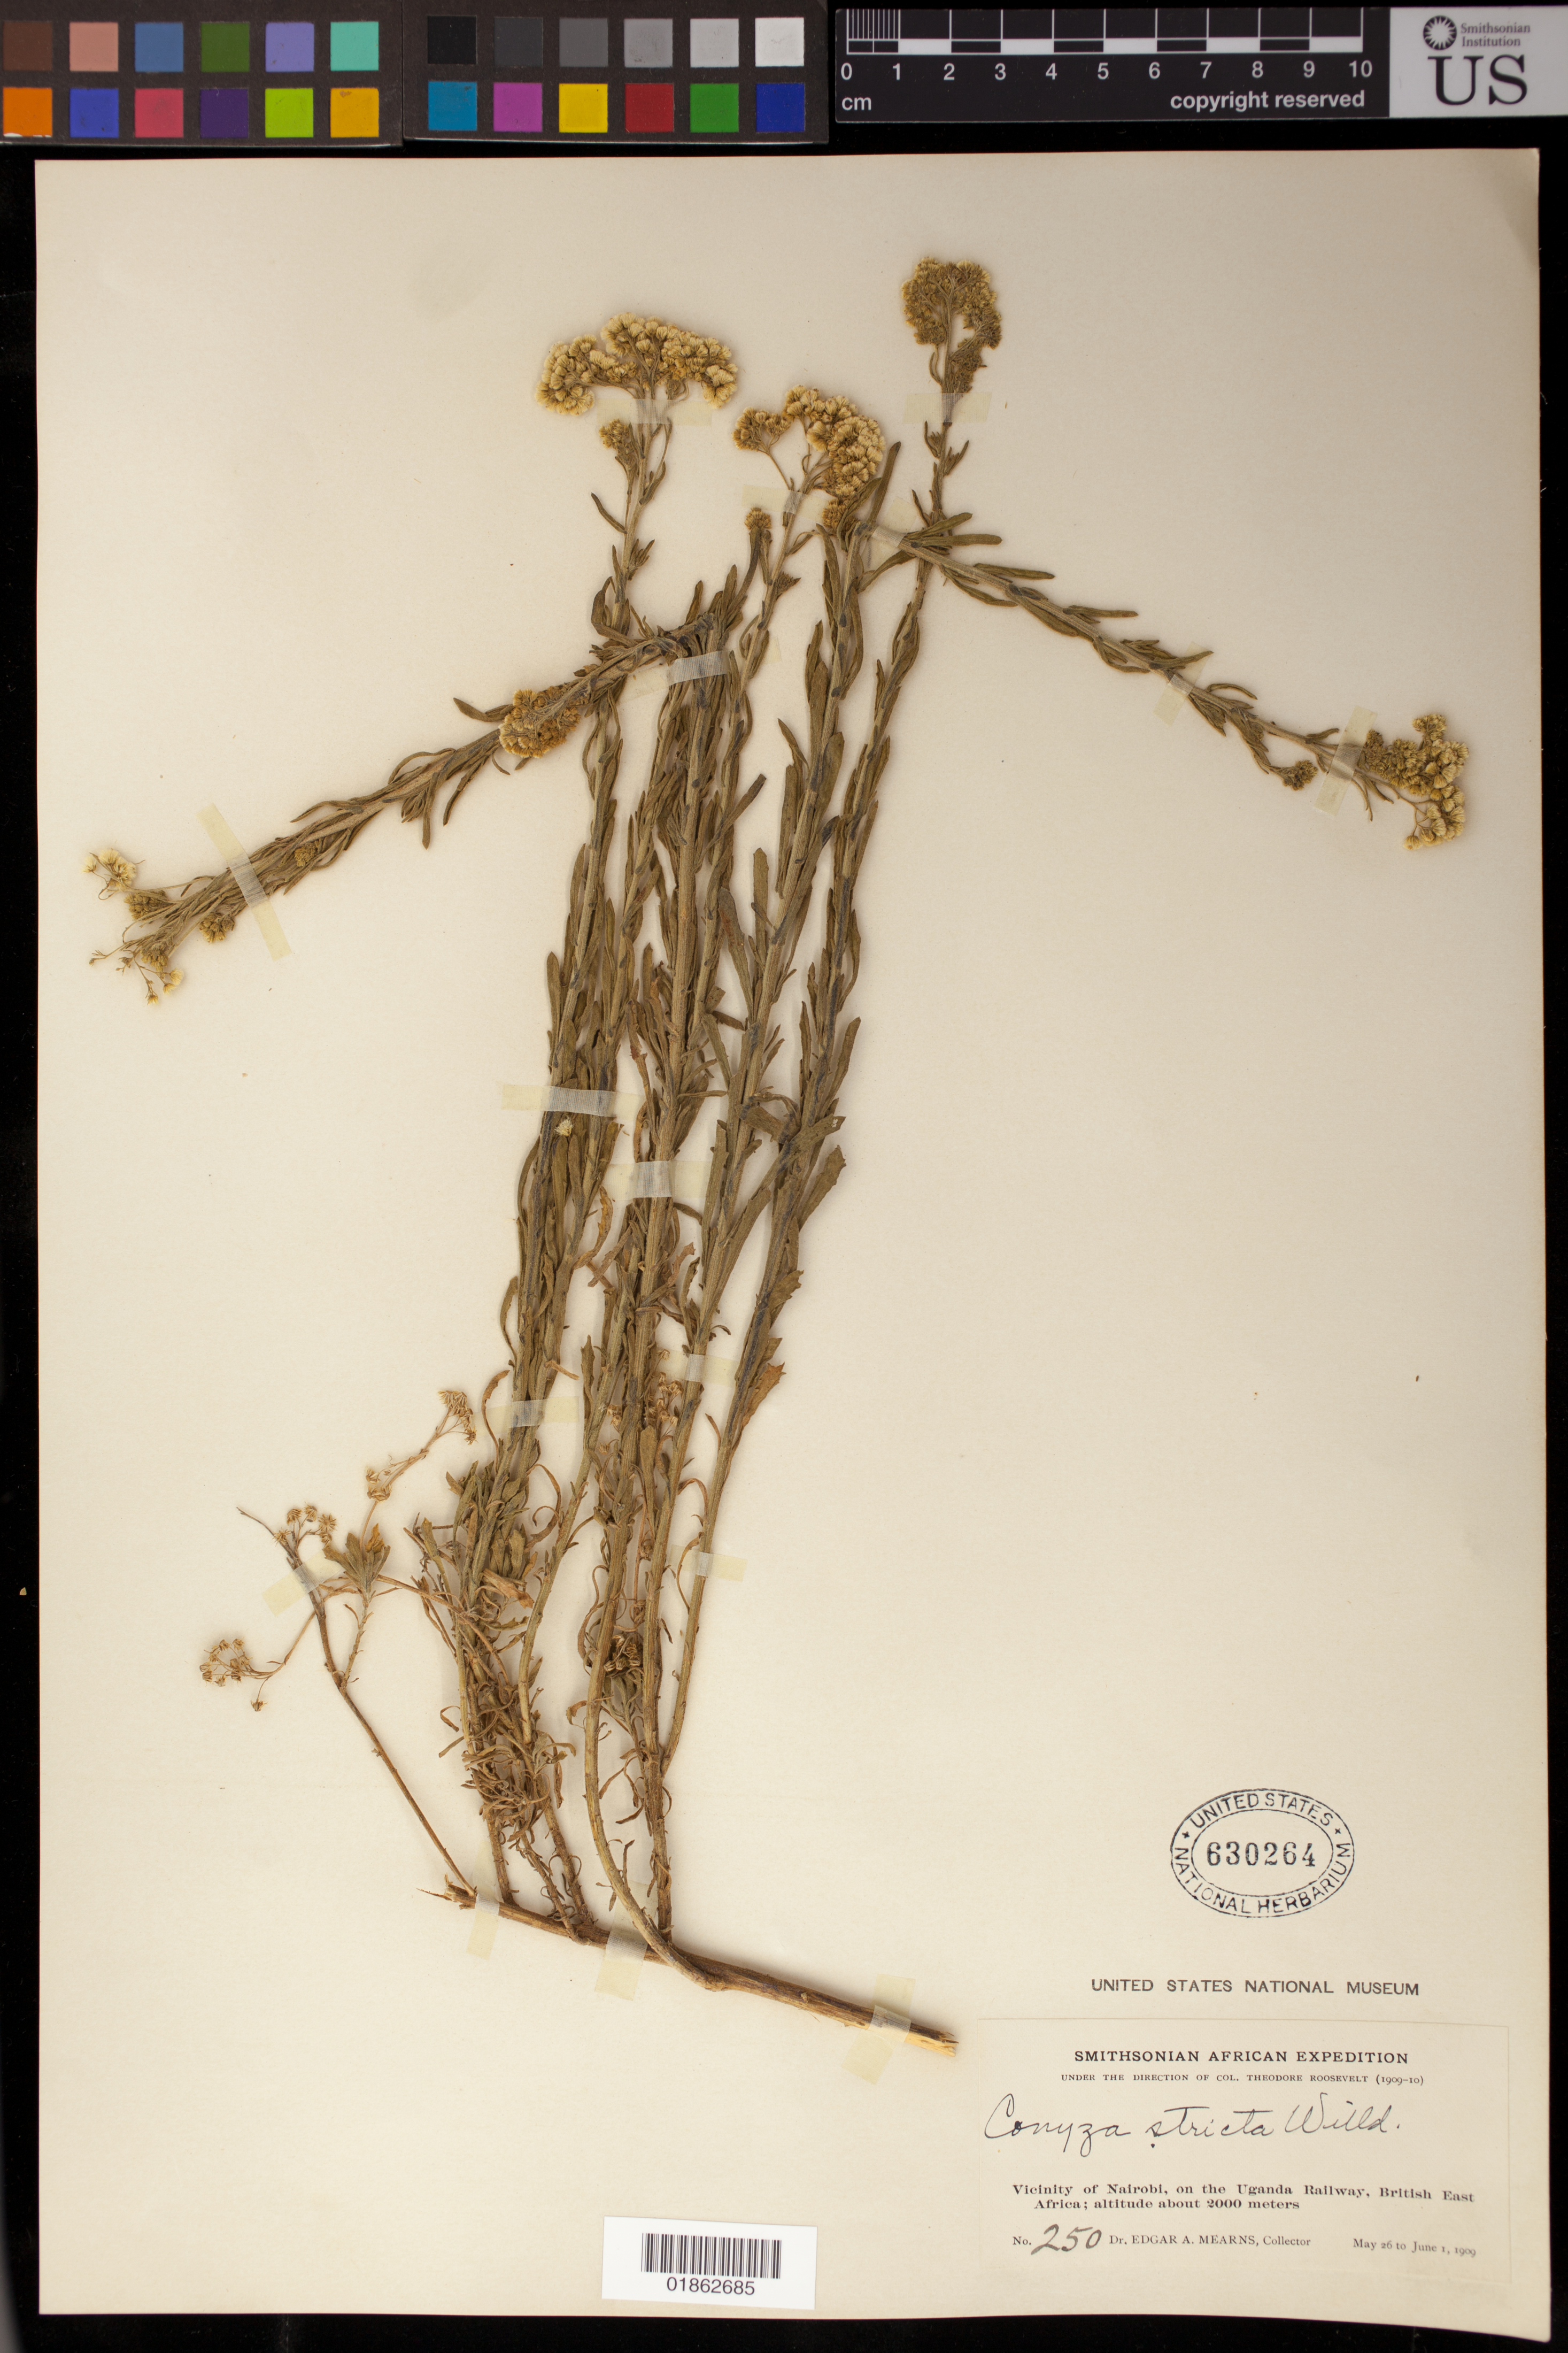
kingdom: Plantae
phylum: Tracheophyta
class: Magnoliopsida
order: Asterales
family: Asteraceae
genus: Conyza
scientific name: Conyza stricta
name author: (Chodat) Willd.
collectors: E. A. Mearns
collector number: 250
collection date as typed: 26 May 1909 to 01 Jun 1909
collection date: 1909-05-26/1909-06-01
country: Kenya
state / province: Nairobi Area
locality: Vicinity of Nairobi, on the Uganda Railway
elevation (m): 2000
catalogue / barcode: US 630264